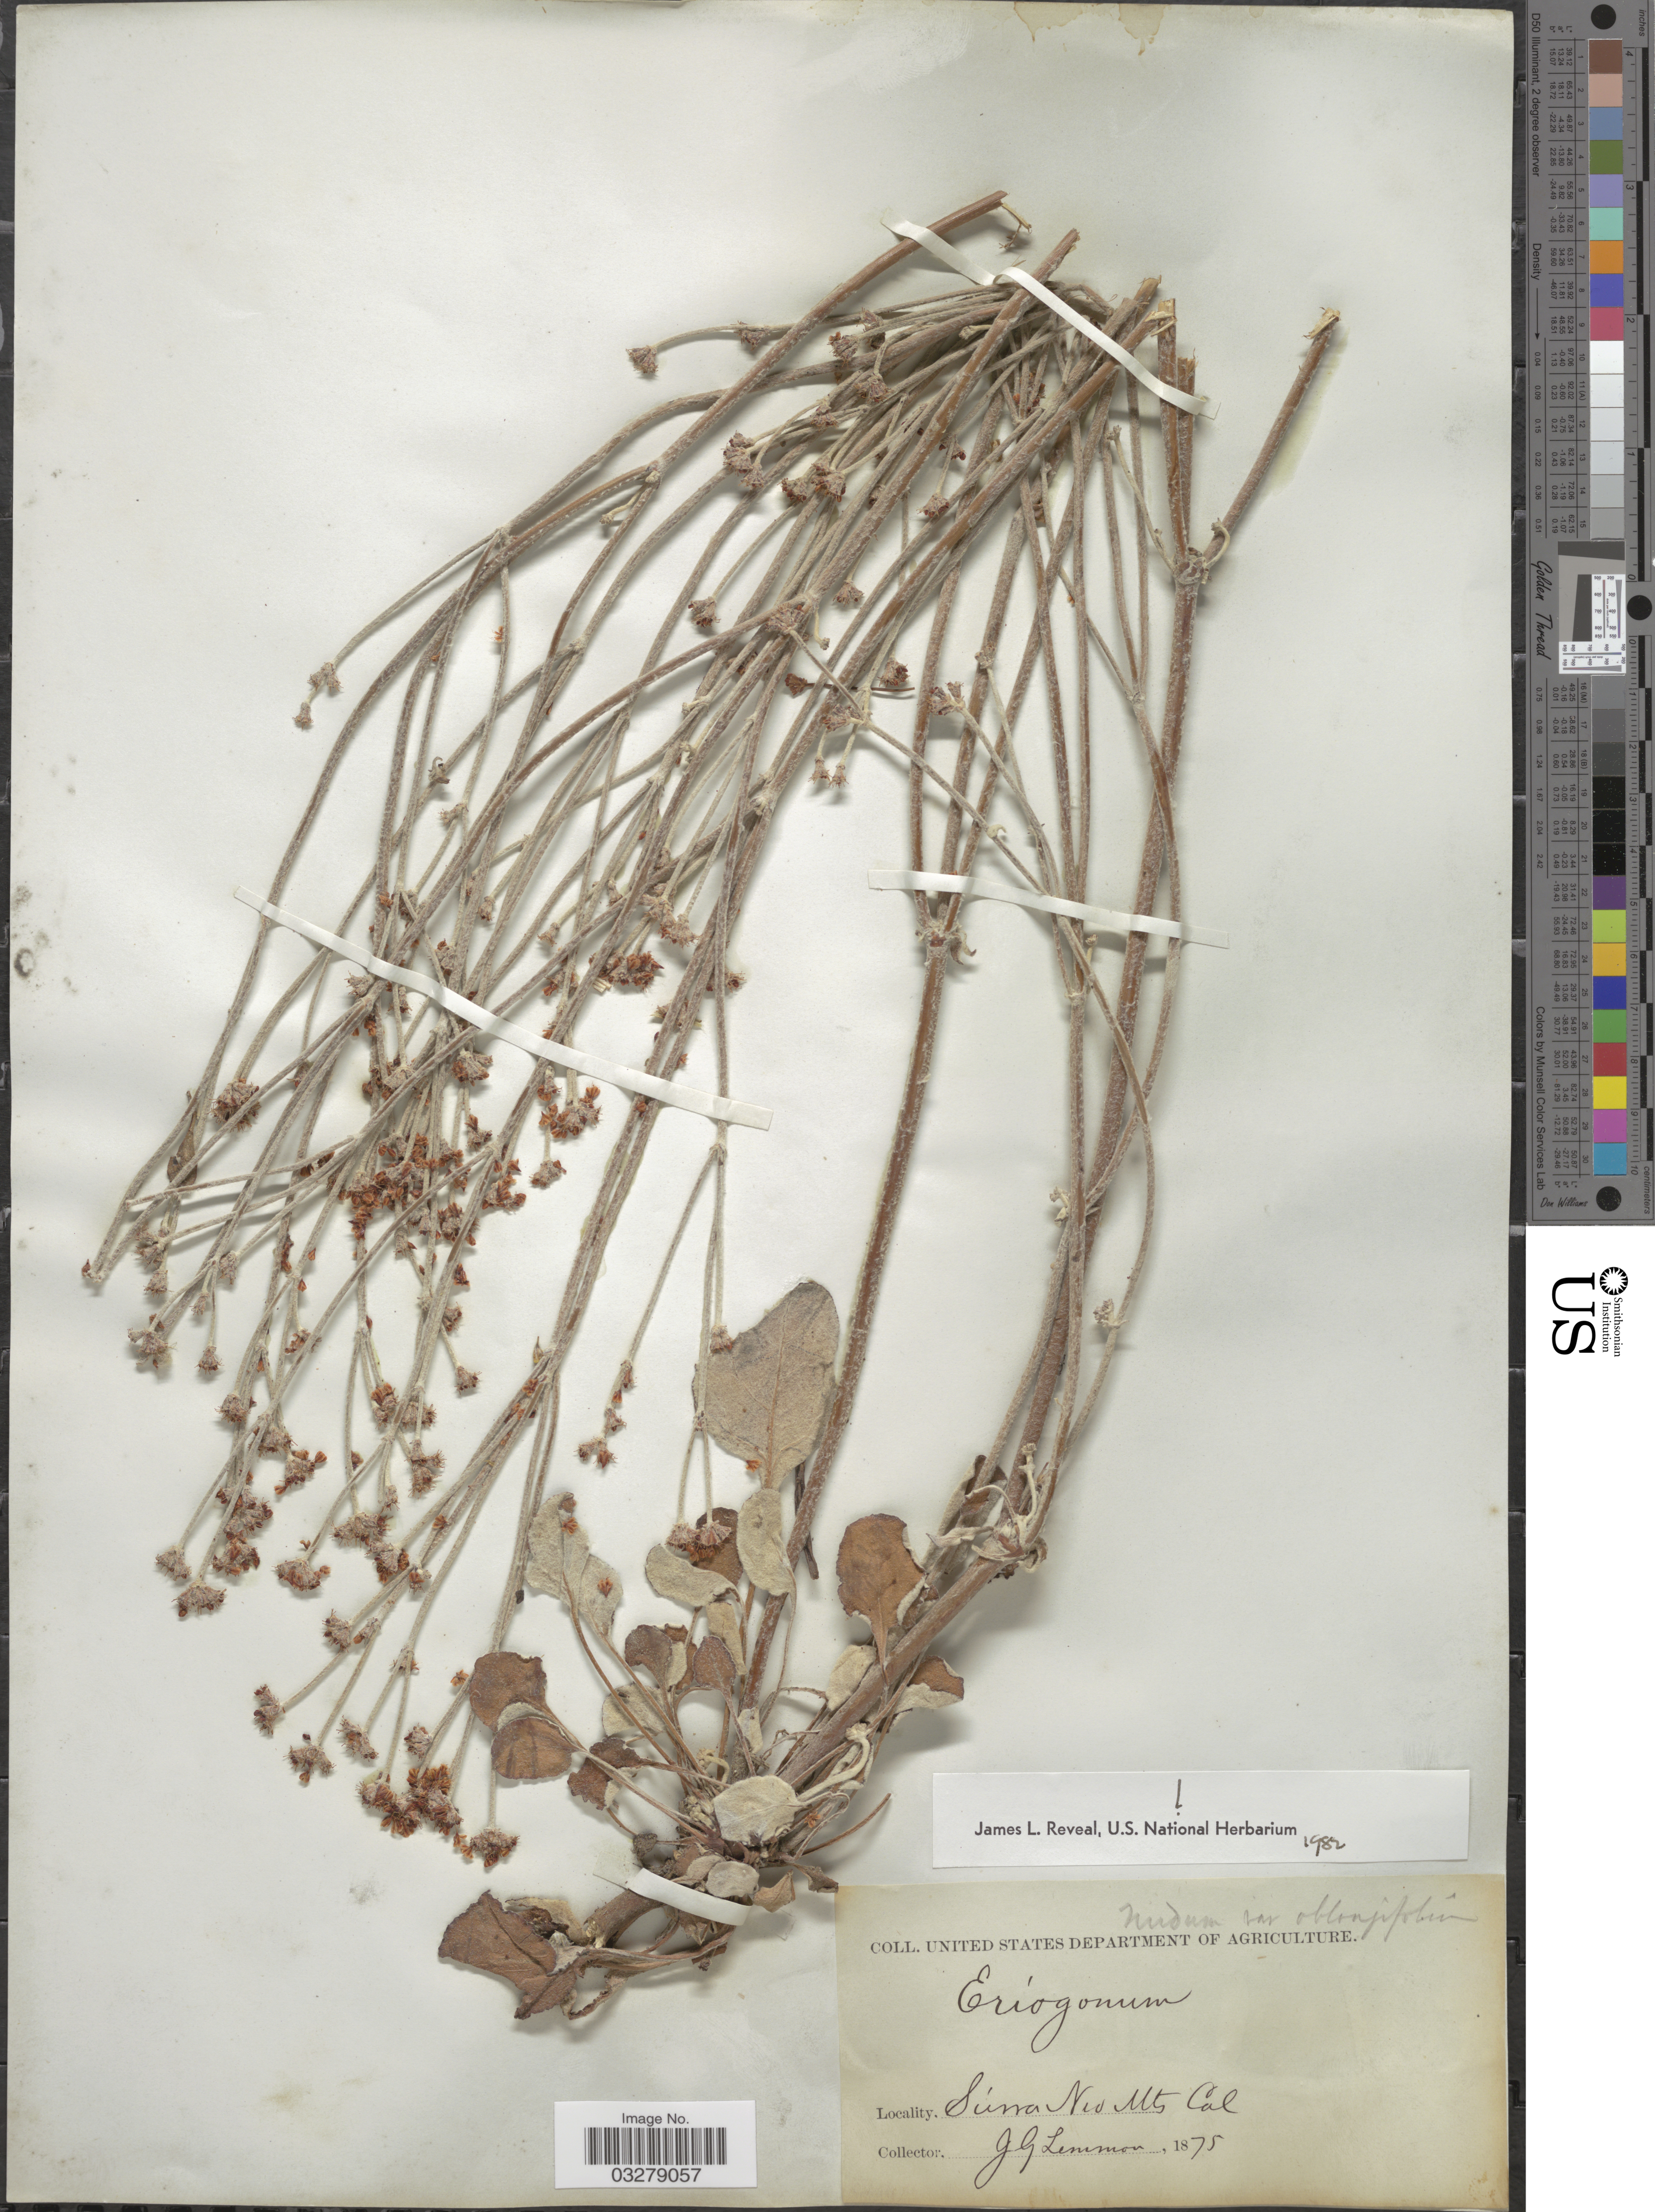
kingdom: Plantae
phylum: Tracheophyta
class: Magnoliopsida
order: Caryophyllales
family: Polygonaceae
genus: Eriogonum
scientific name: Eriogonum nudum var. oblongifolium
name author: Douglas ex Benth.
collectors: J. Lemmon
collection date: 1875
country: United States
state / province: California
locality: Sierra Nev Mts.